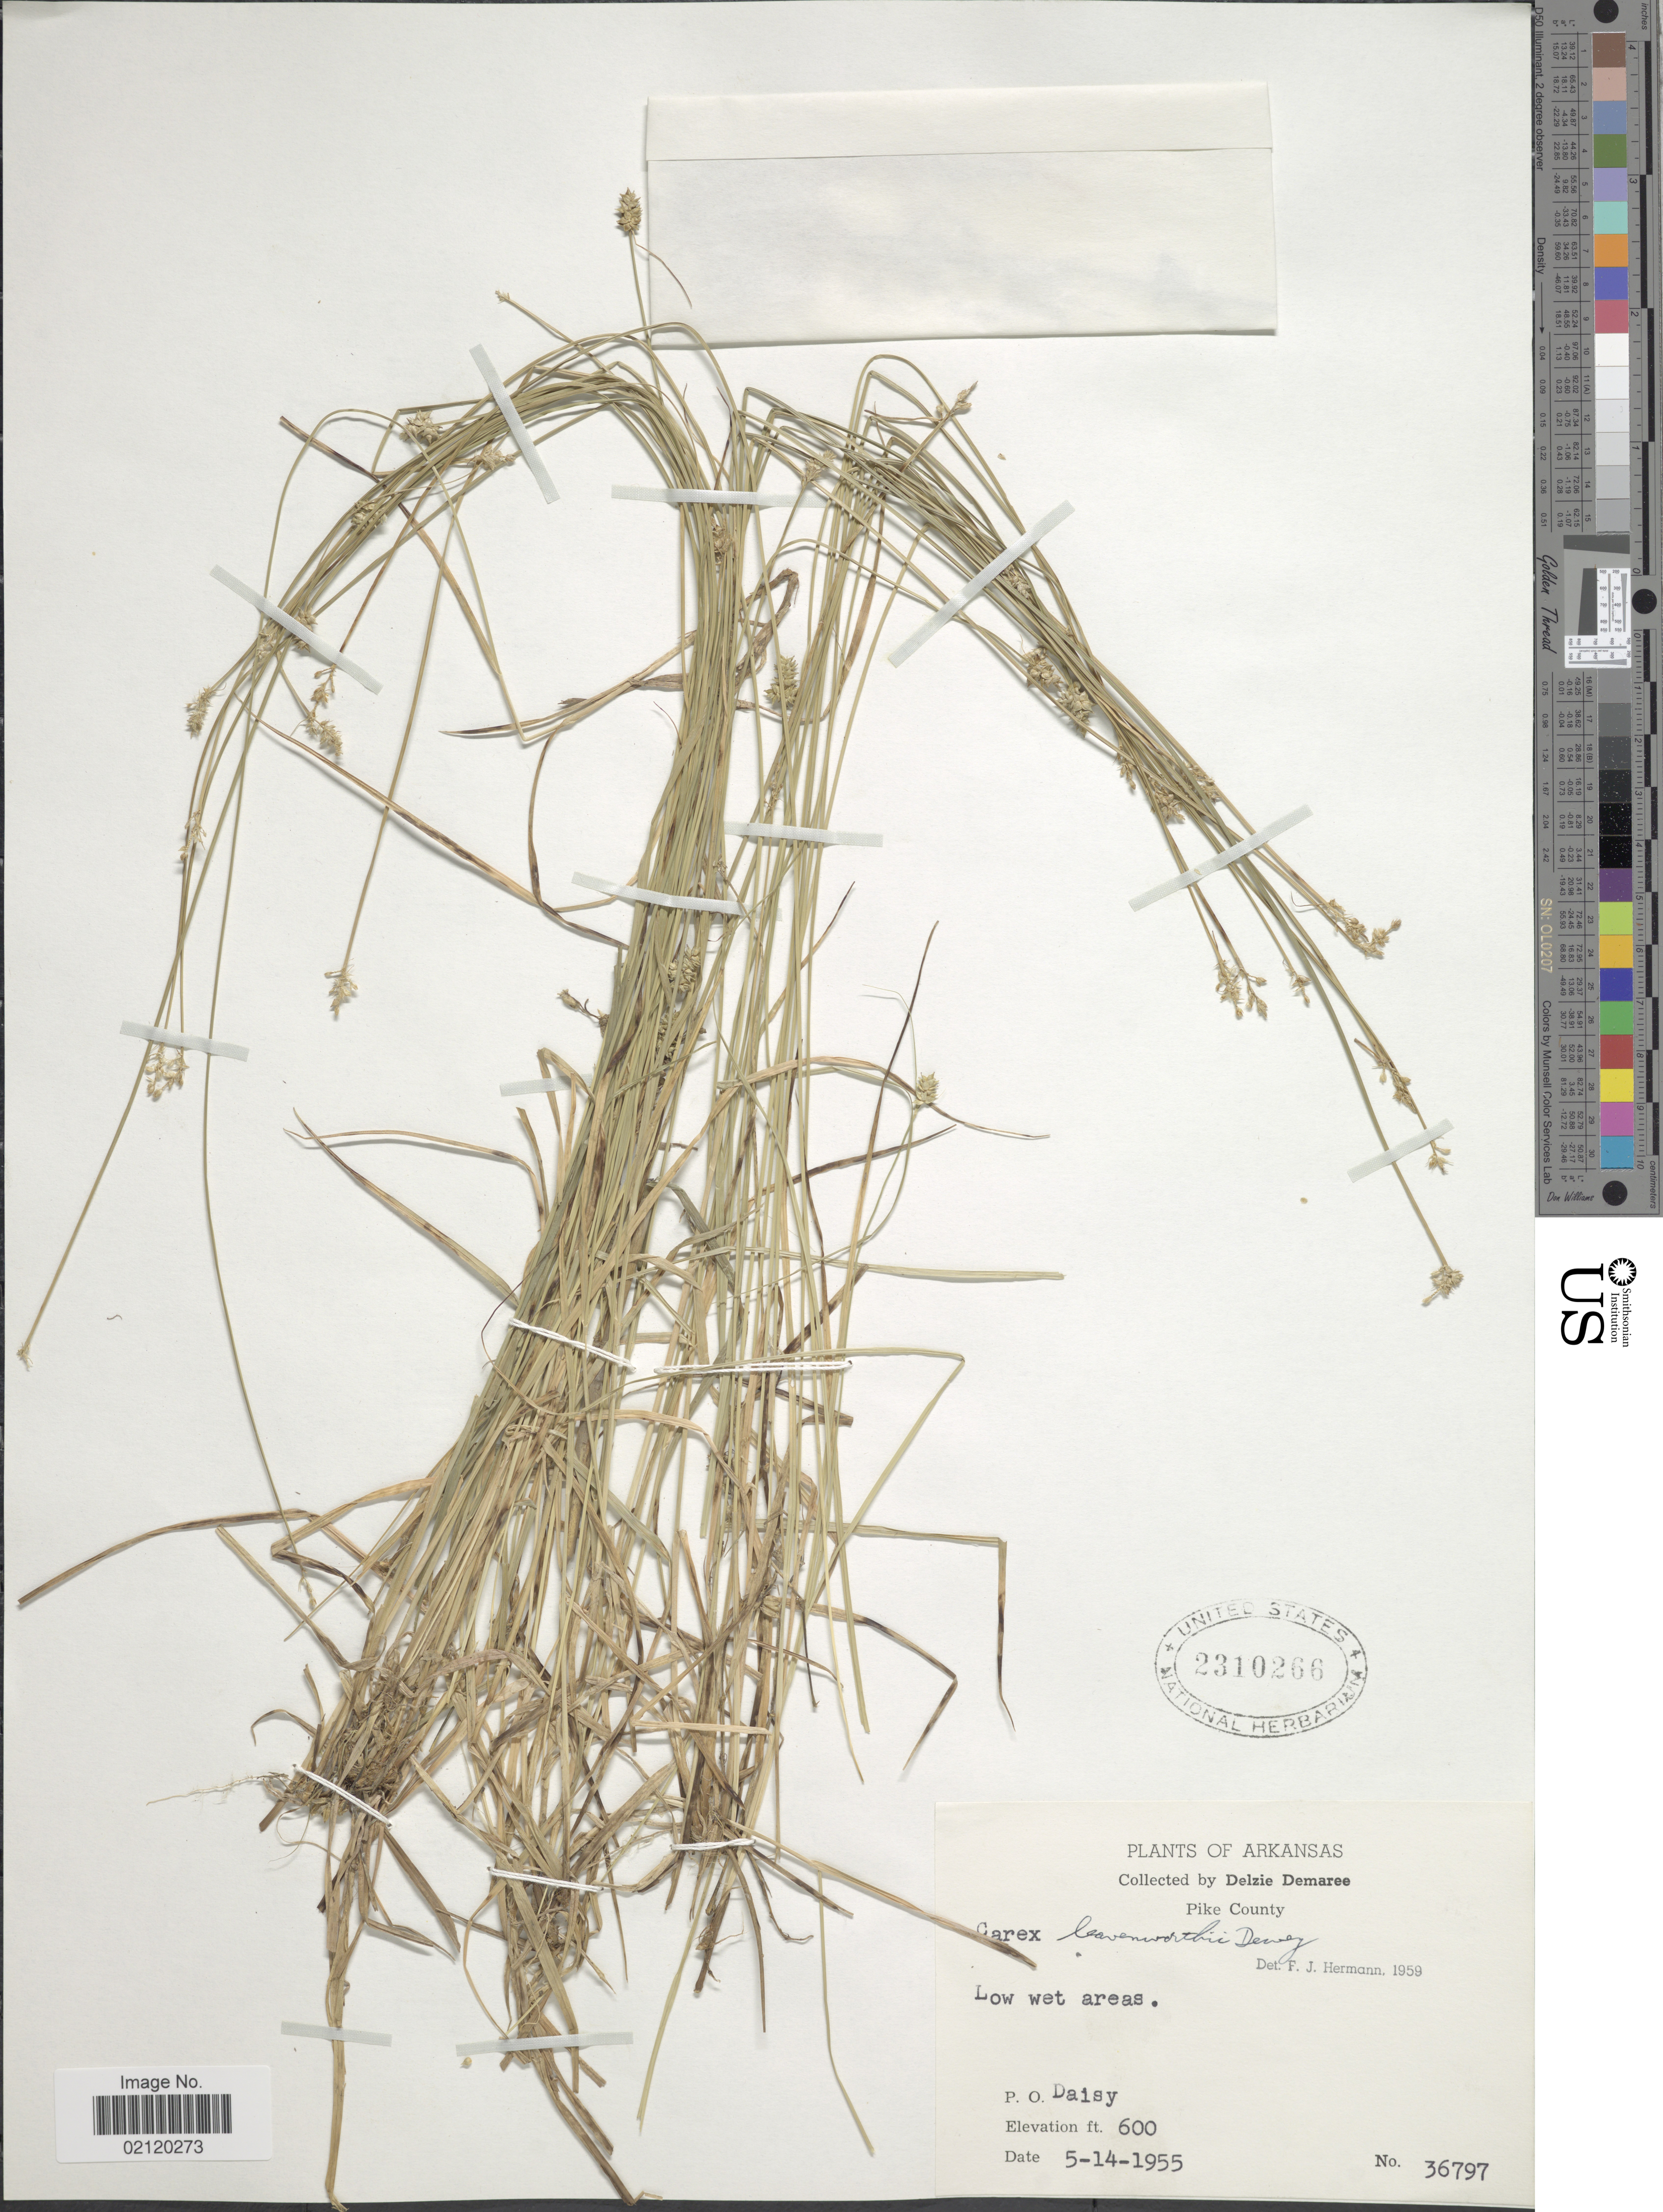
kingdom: Plantae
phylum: Tracheophyta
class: Liliopsida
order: Poales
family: Cyperaceae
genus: Carex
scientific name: Carex leavenworthii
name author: Dewey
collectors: D. Demaree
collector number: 36797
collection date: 1955-05-14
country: United States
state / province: Arkansas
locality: Pike County, P.O. Daisy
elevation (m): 183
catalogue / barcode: US 2310266